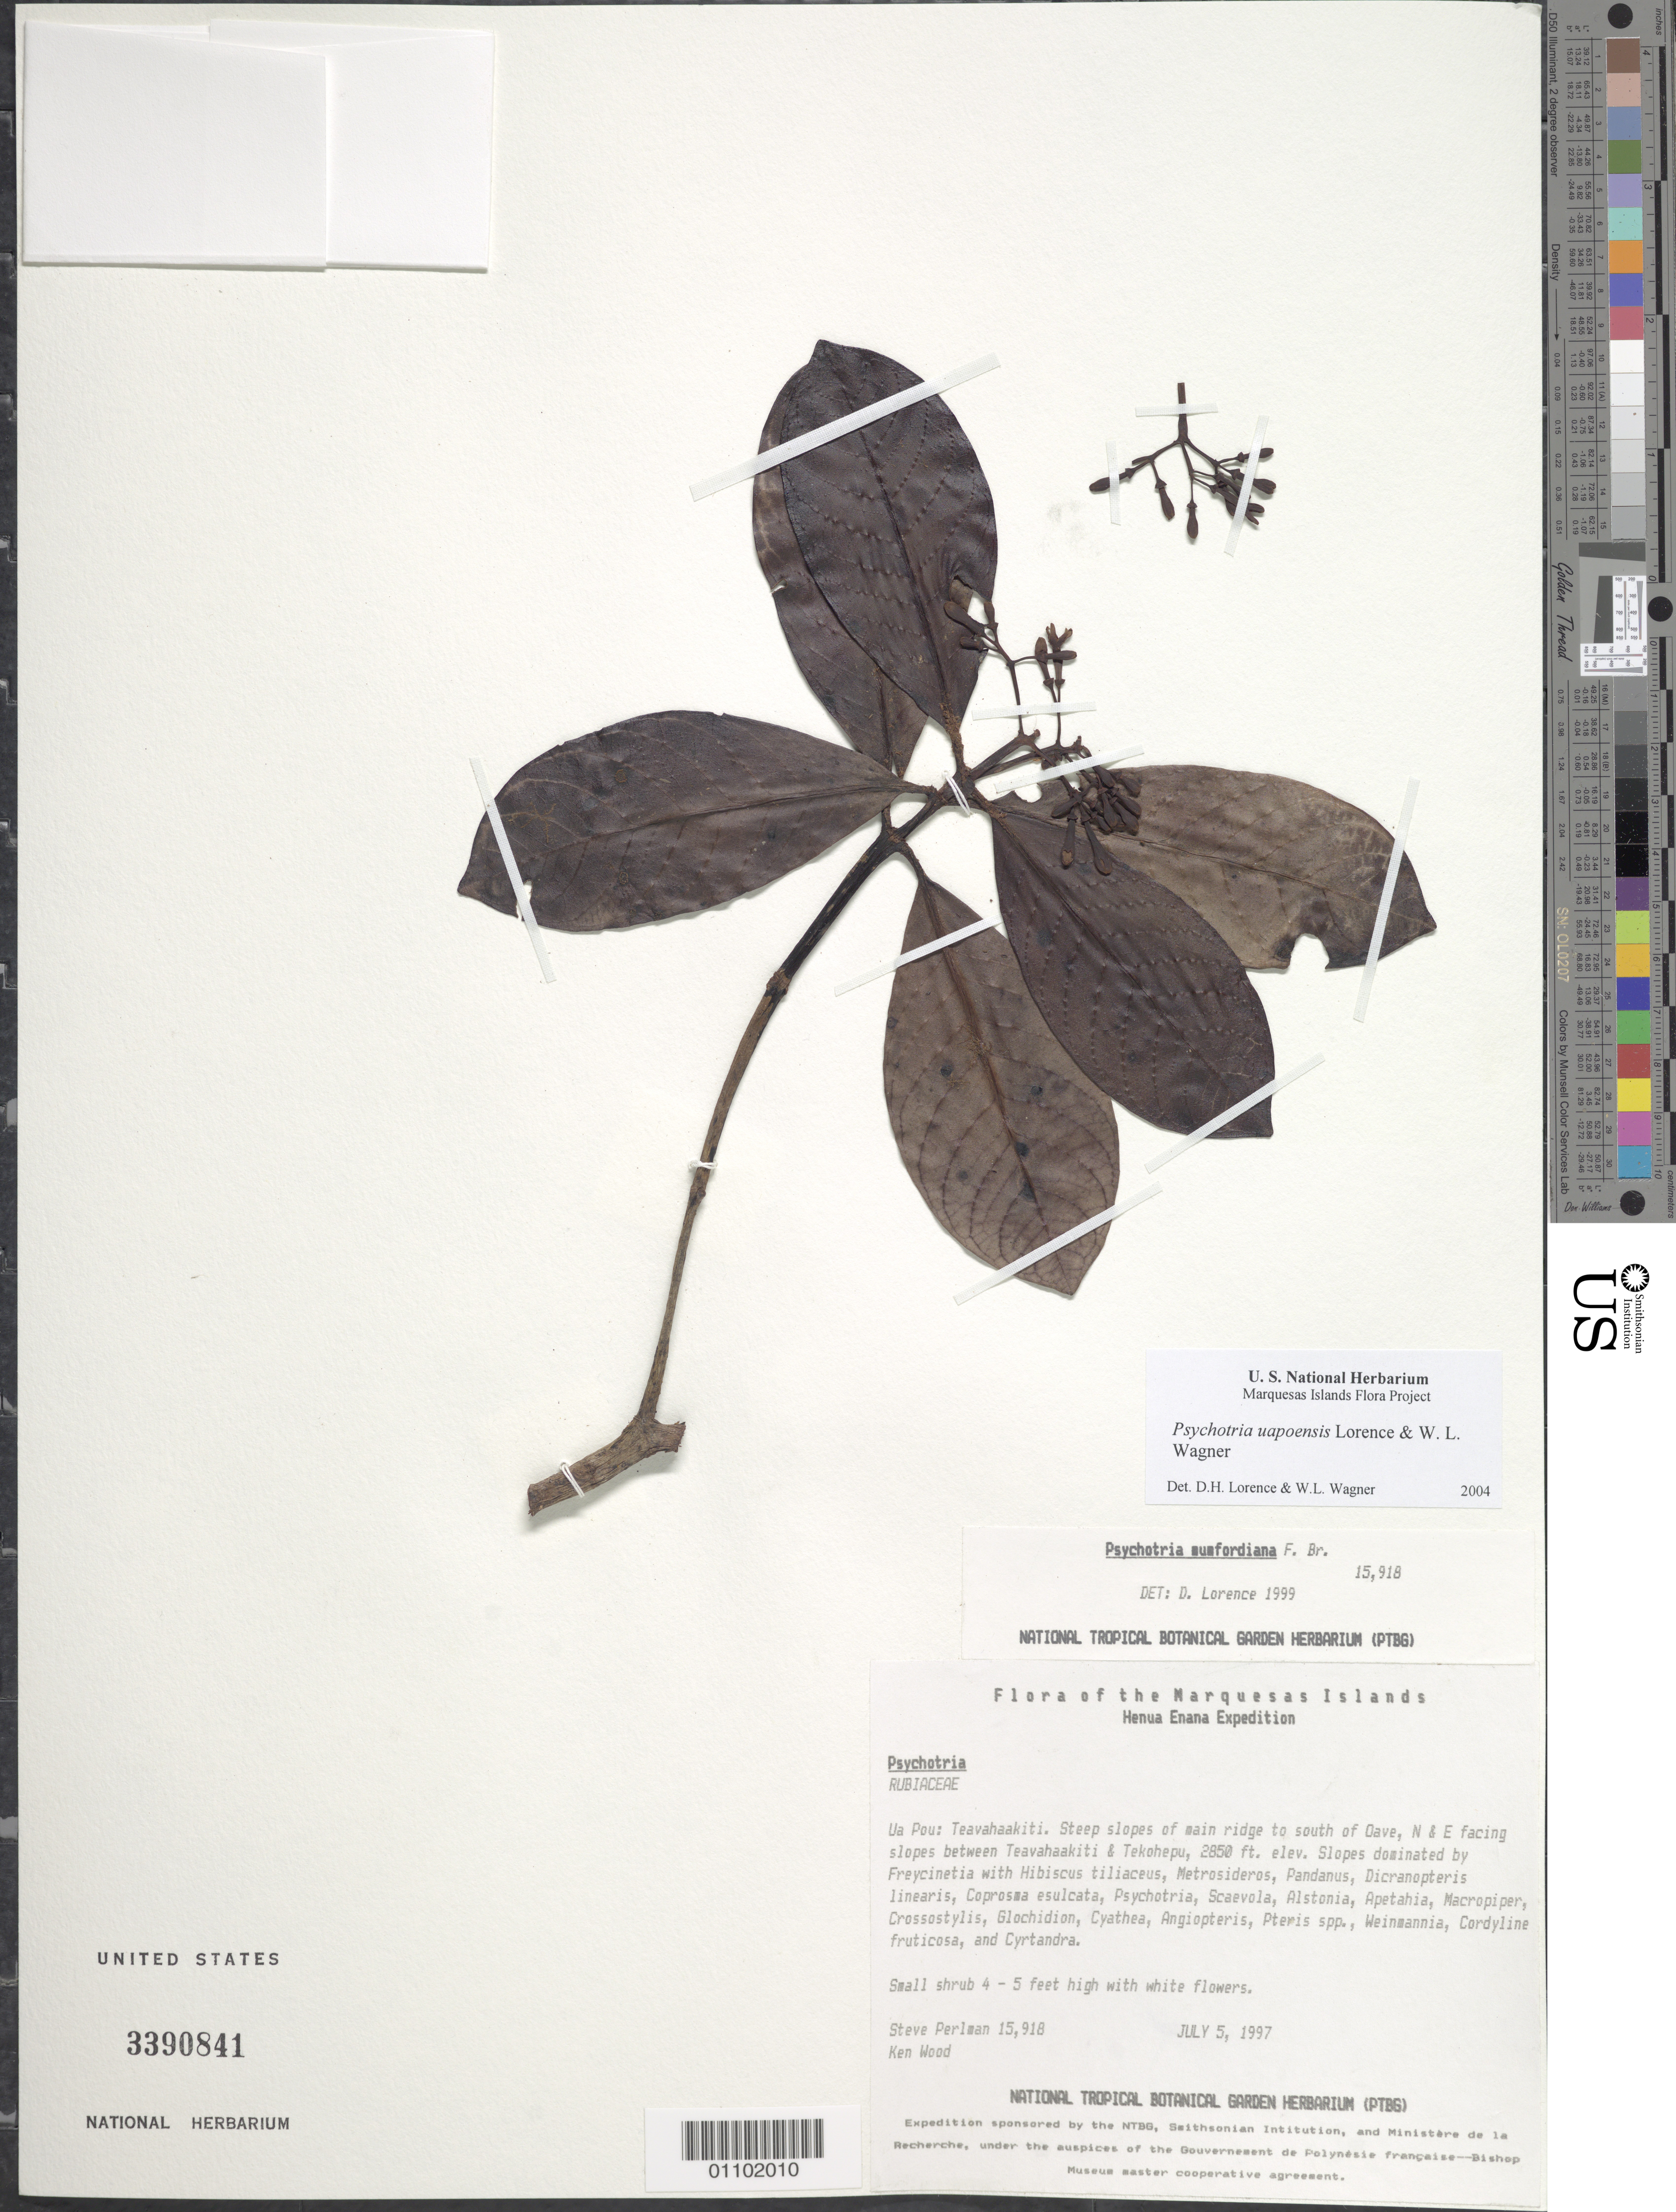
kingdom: Plantae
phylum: Tracheophyta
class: Magnoliopsida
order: Gentianales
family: Rubiaceae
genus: Psychotria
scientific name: Psychotria uapoensis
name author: Lorence & W.L. Wagner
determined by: Lorence, David H.; Wagner, W. H.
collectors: S. P. Perlman & K. R. Wood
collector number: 15918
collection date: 1997-07-05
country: French Polynesia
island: Ua Pou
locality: Teavahaakiti, steep slopes of main ridge to S of Oave, N & E facing cliffs between Teavahaakiti & Tekohepu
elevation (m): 869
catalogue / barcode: US 3390841